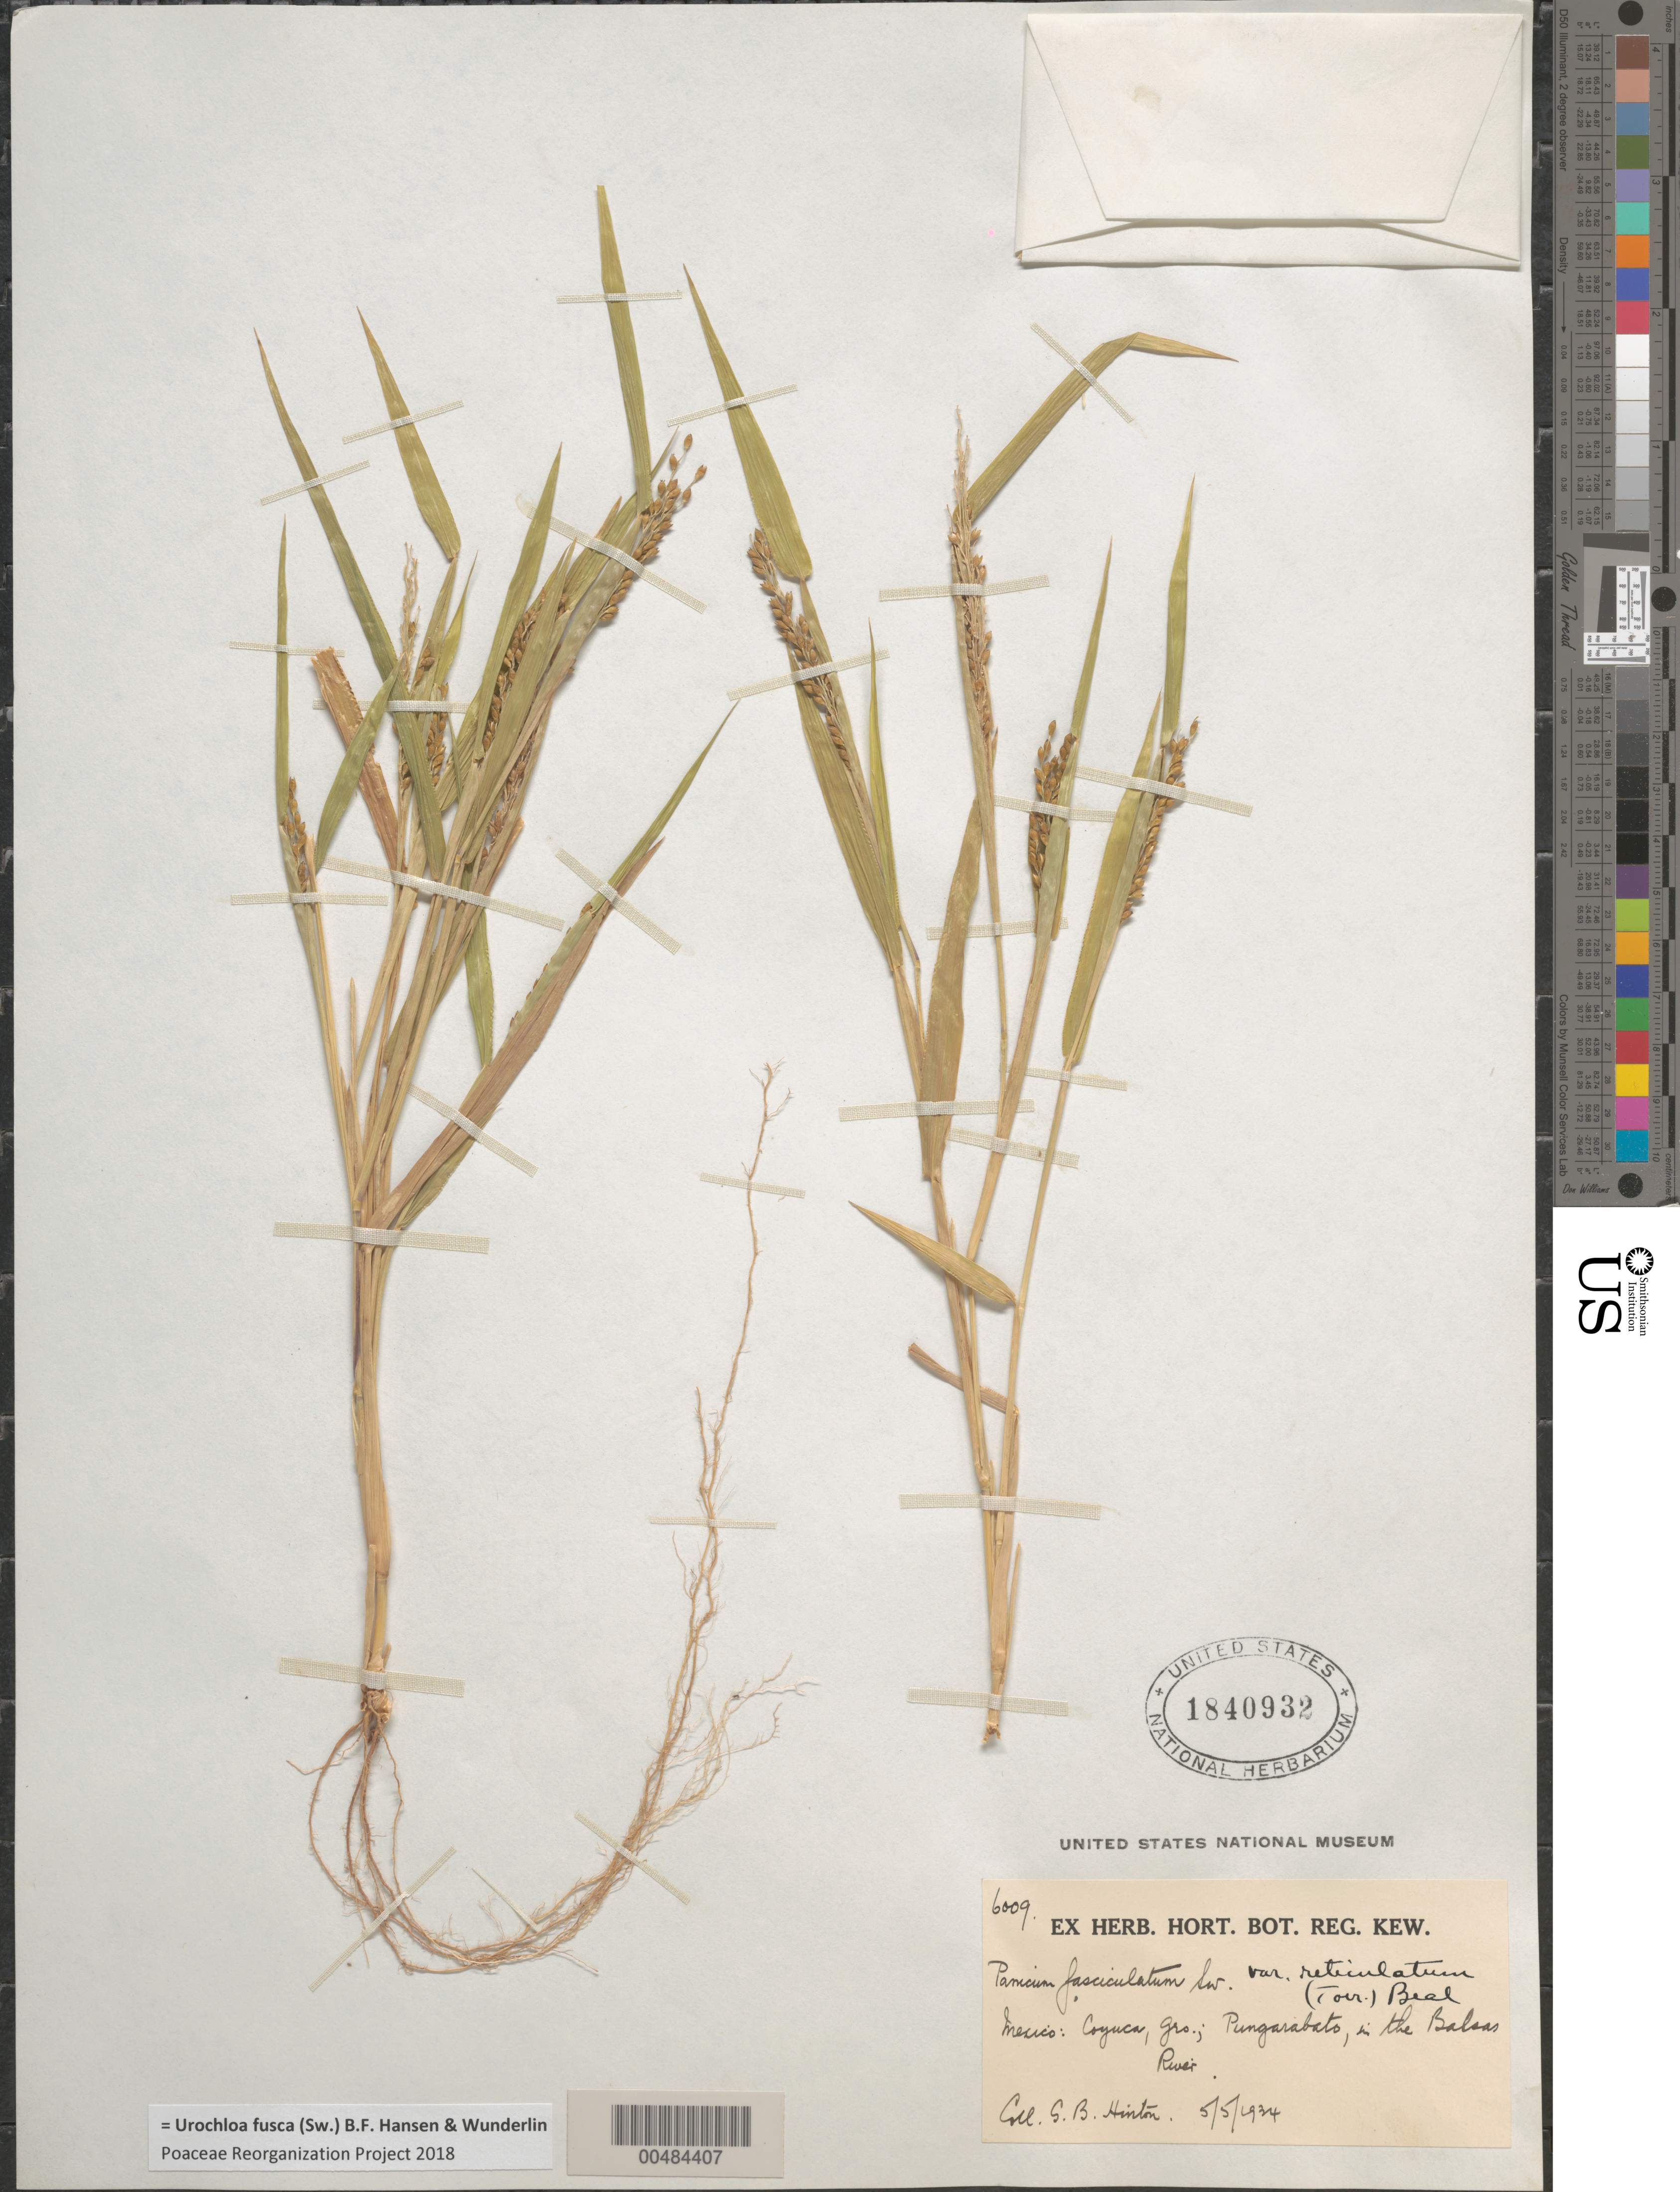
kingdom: Plantae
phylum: Tracheophyta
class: Liliopsida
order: Poales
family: Poaceae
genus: Brachiaria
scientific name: Brachiaria fasciculata var. reticulata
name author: (Torr.) Beetle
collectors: G. B. Hinton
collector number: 6009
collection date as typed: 5 May 1934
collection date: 1934-05-05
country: Mexico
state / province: Guerrero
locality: Coyuca, Pungarabato, in the Balsas River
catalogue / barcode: US 1840932